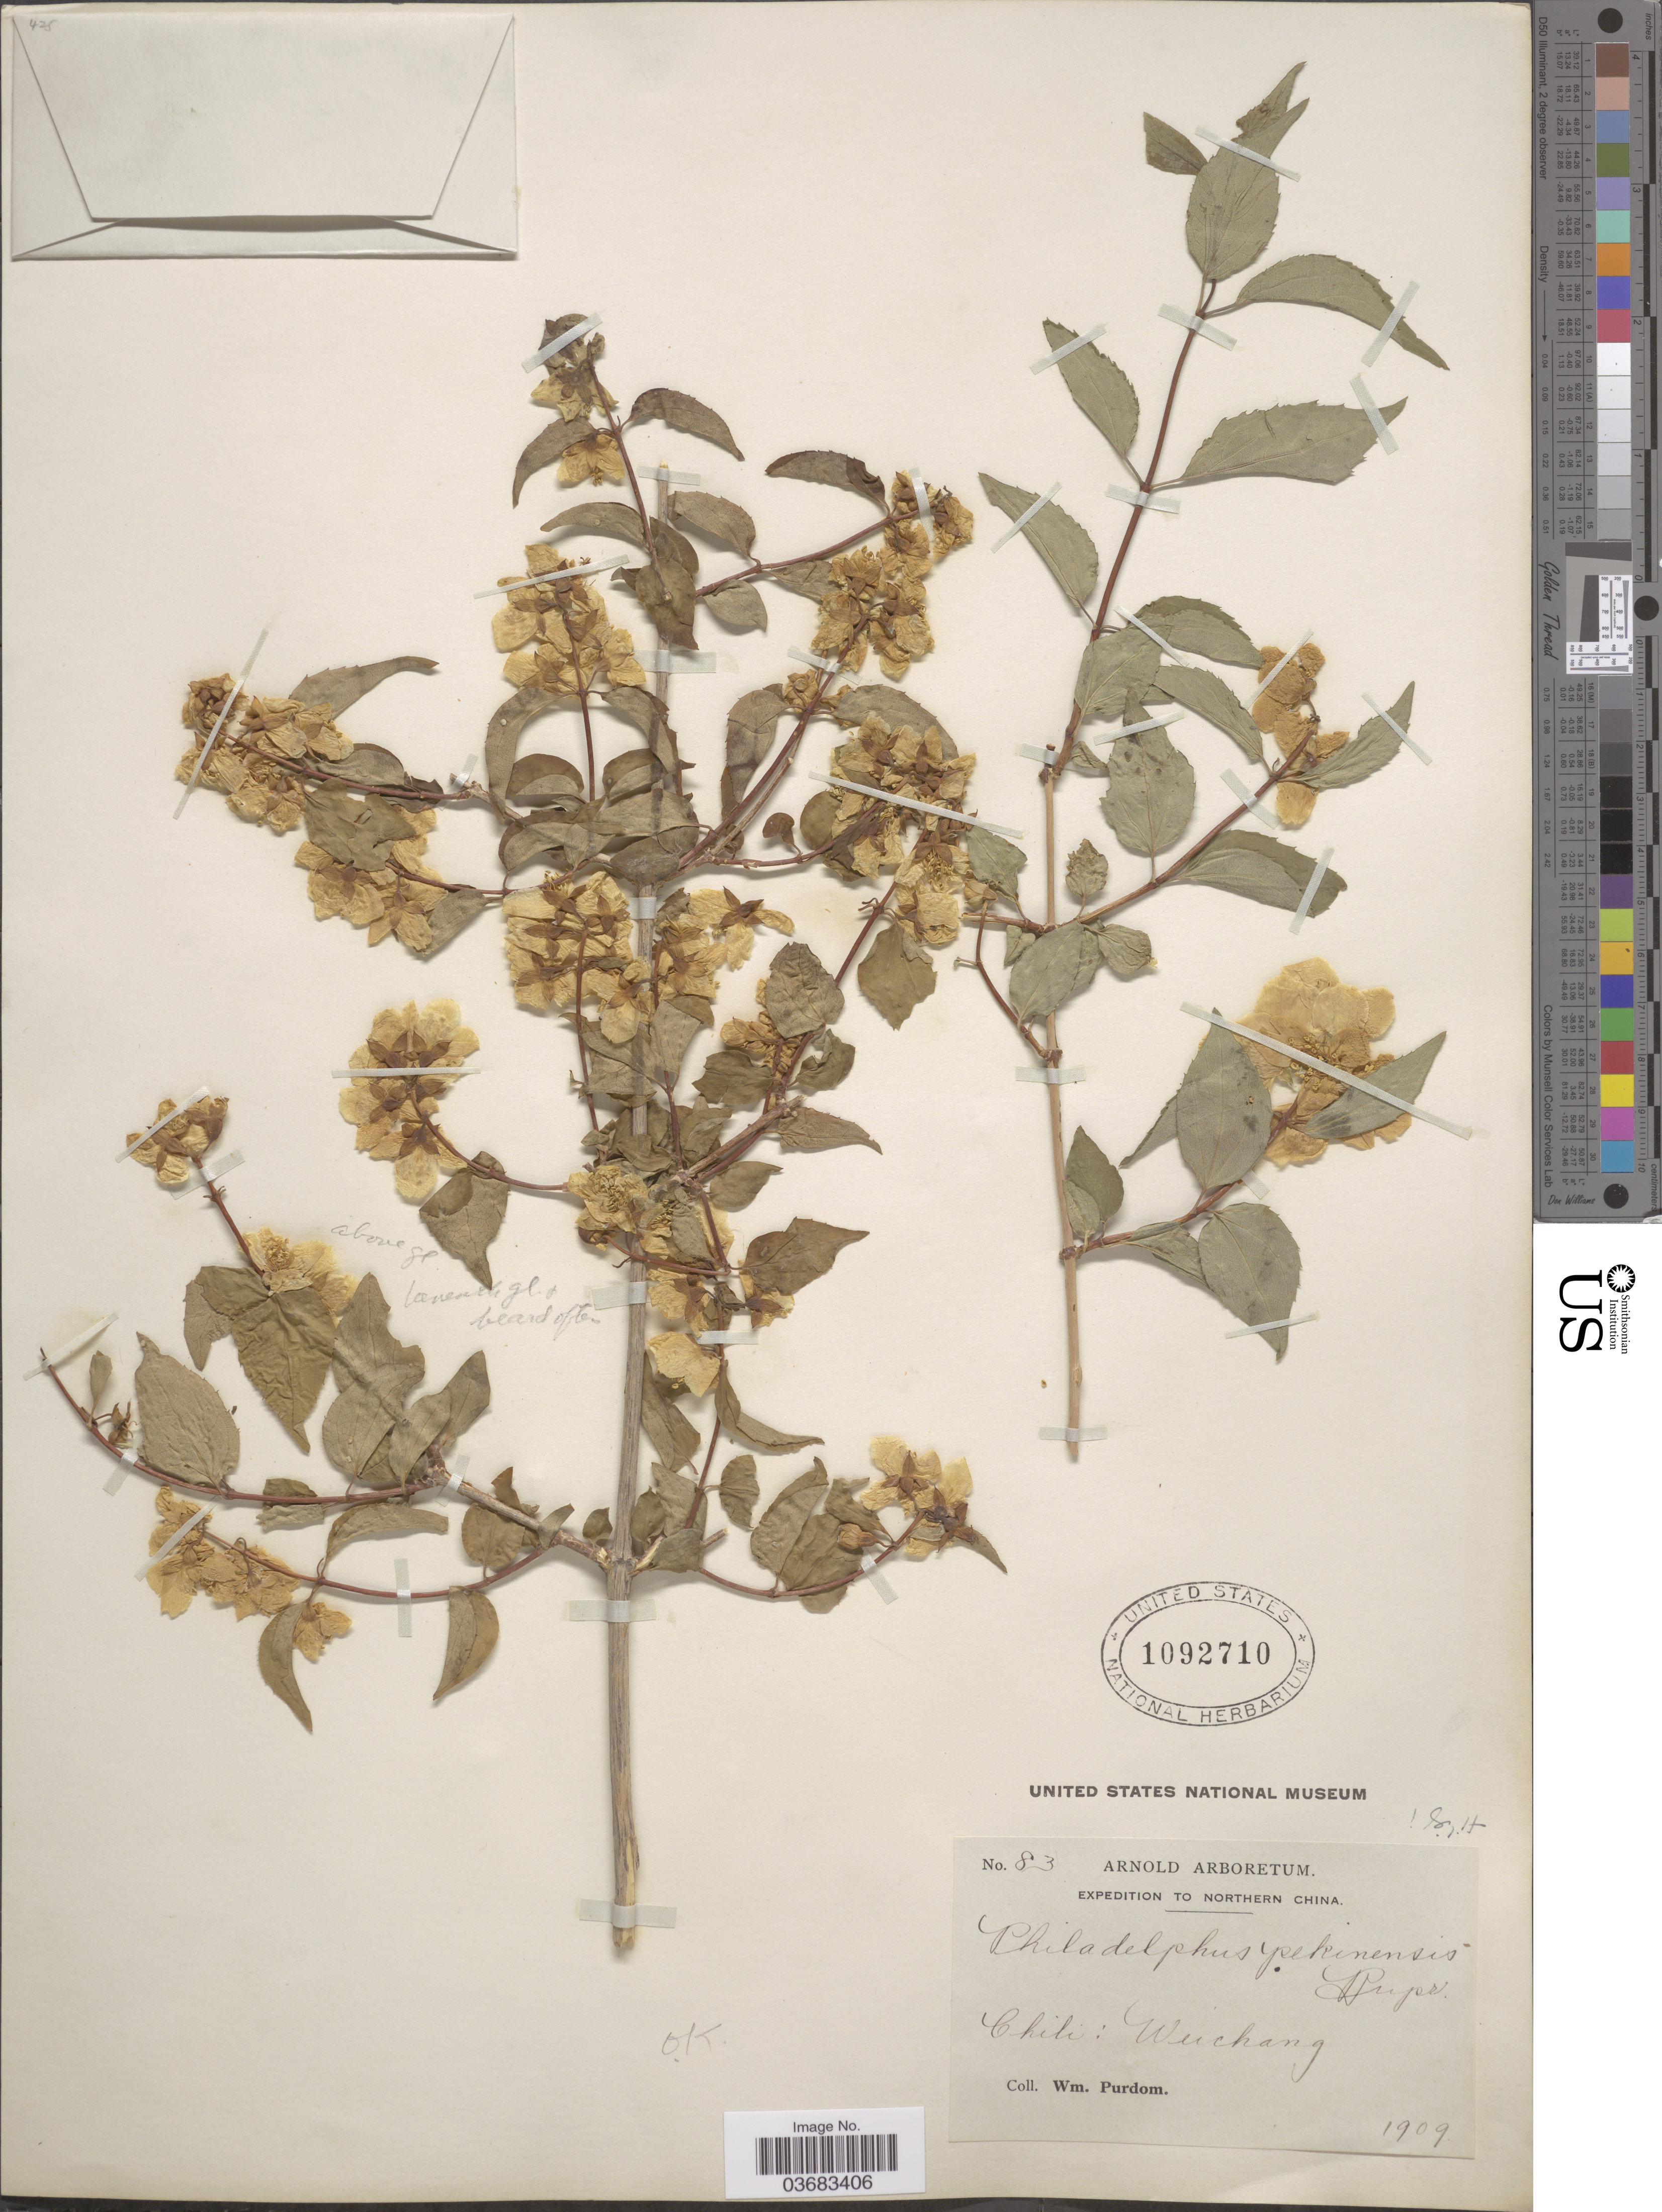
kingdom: Plantae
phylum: Tracheophyta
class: Magnoliopsida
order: Cornales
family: Hydrangeaceae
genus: Philadelphus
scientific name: Philadelphus pekinensis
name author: S.Y. Hu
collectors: W. Purdom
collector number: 83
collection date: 1909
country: Chile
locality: Expedition to Northern China. Weichang.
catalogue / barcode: US 1092710